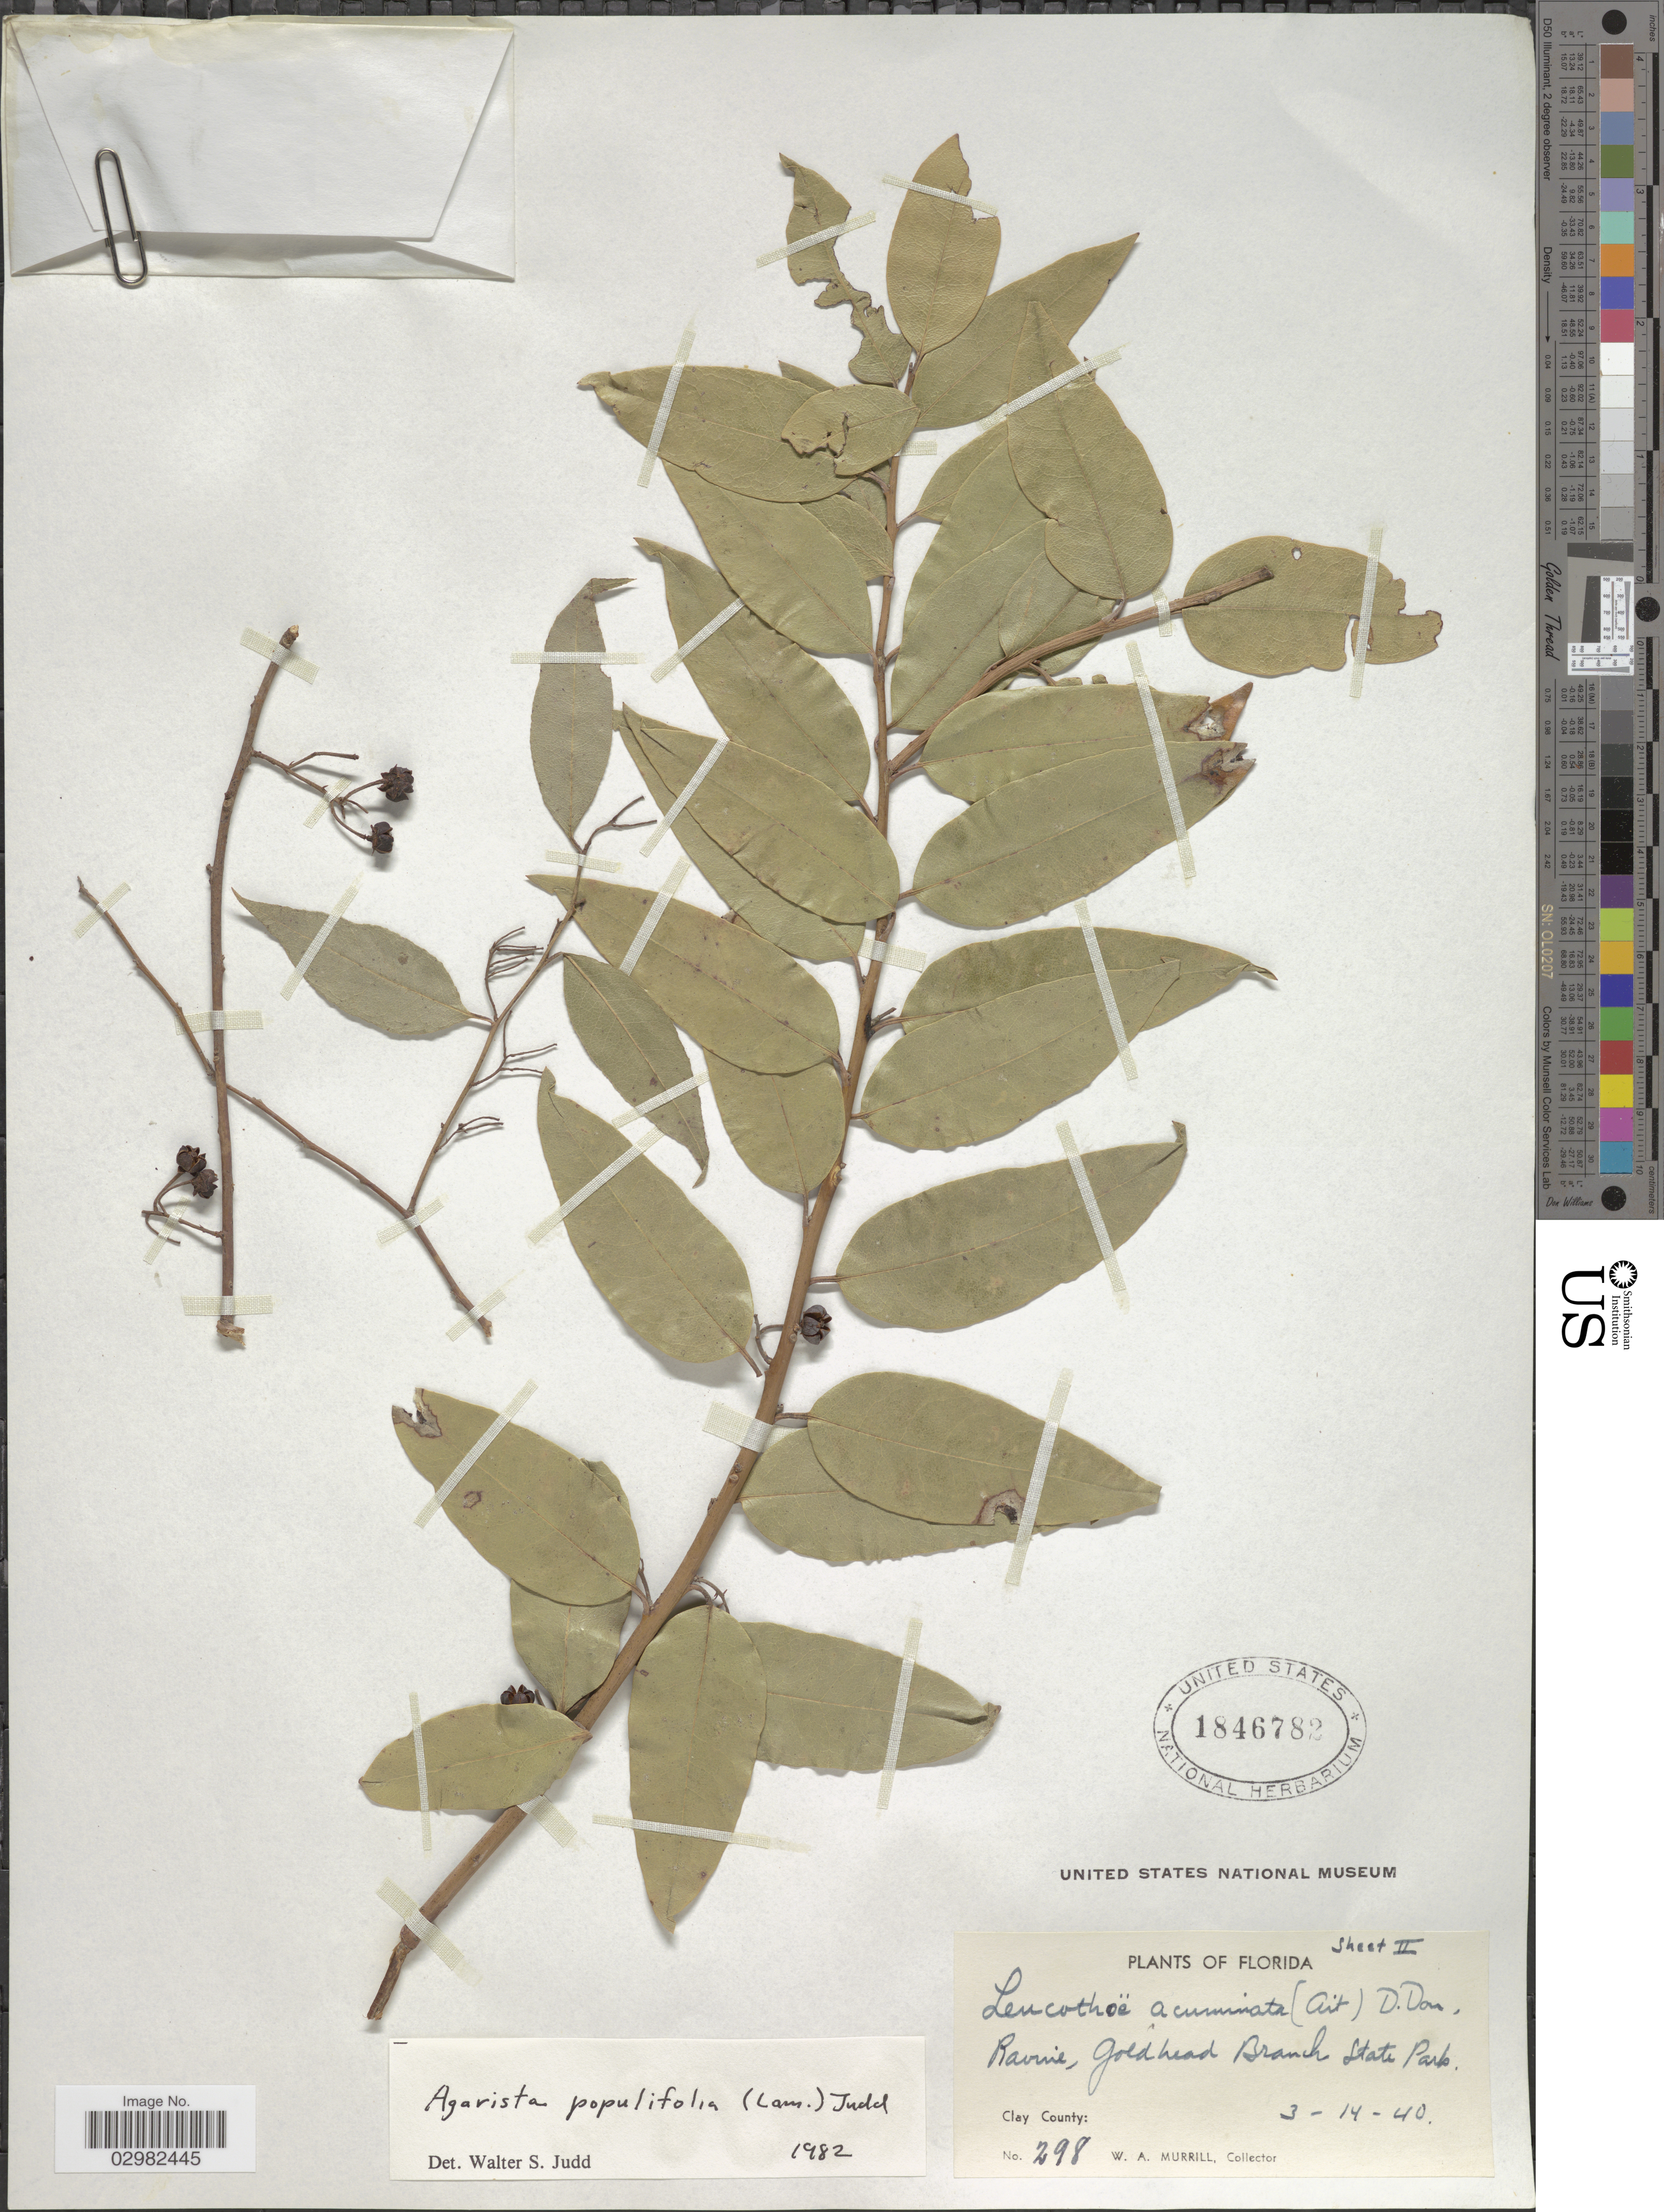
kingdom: Plantae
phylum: Tracheophyta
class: Magnoliopsida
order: Ericales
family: Ericaceae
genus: Leucothoe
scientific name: Leucothoë acuminata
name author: (Aiton) G. Don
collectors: W. A. Murrill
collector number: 298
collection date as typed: Transcribed d/m/y: 14/3/40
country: United States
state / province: Florida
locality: Ravine, Goldhead Branch State Park, Clay County.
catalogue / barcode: US 1846782